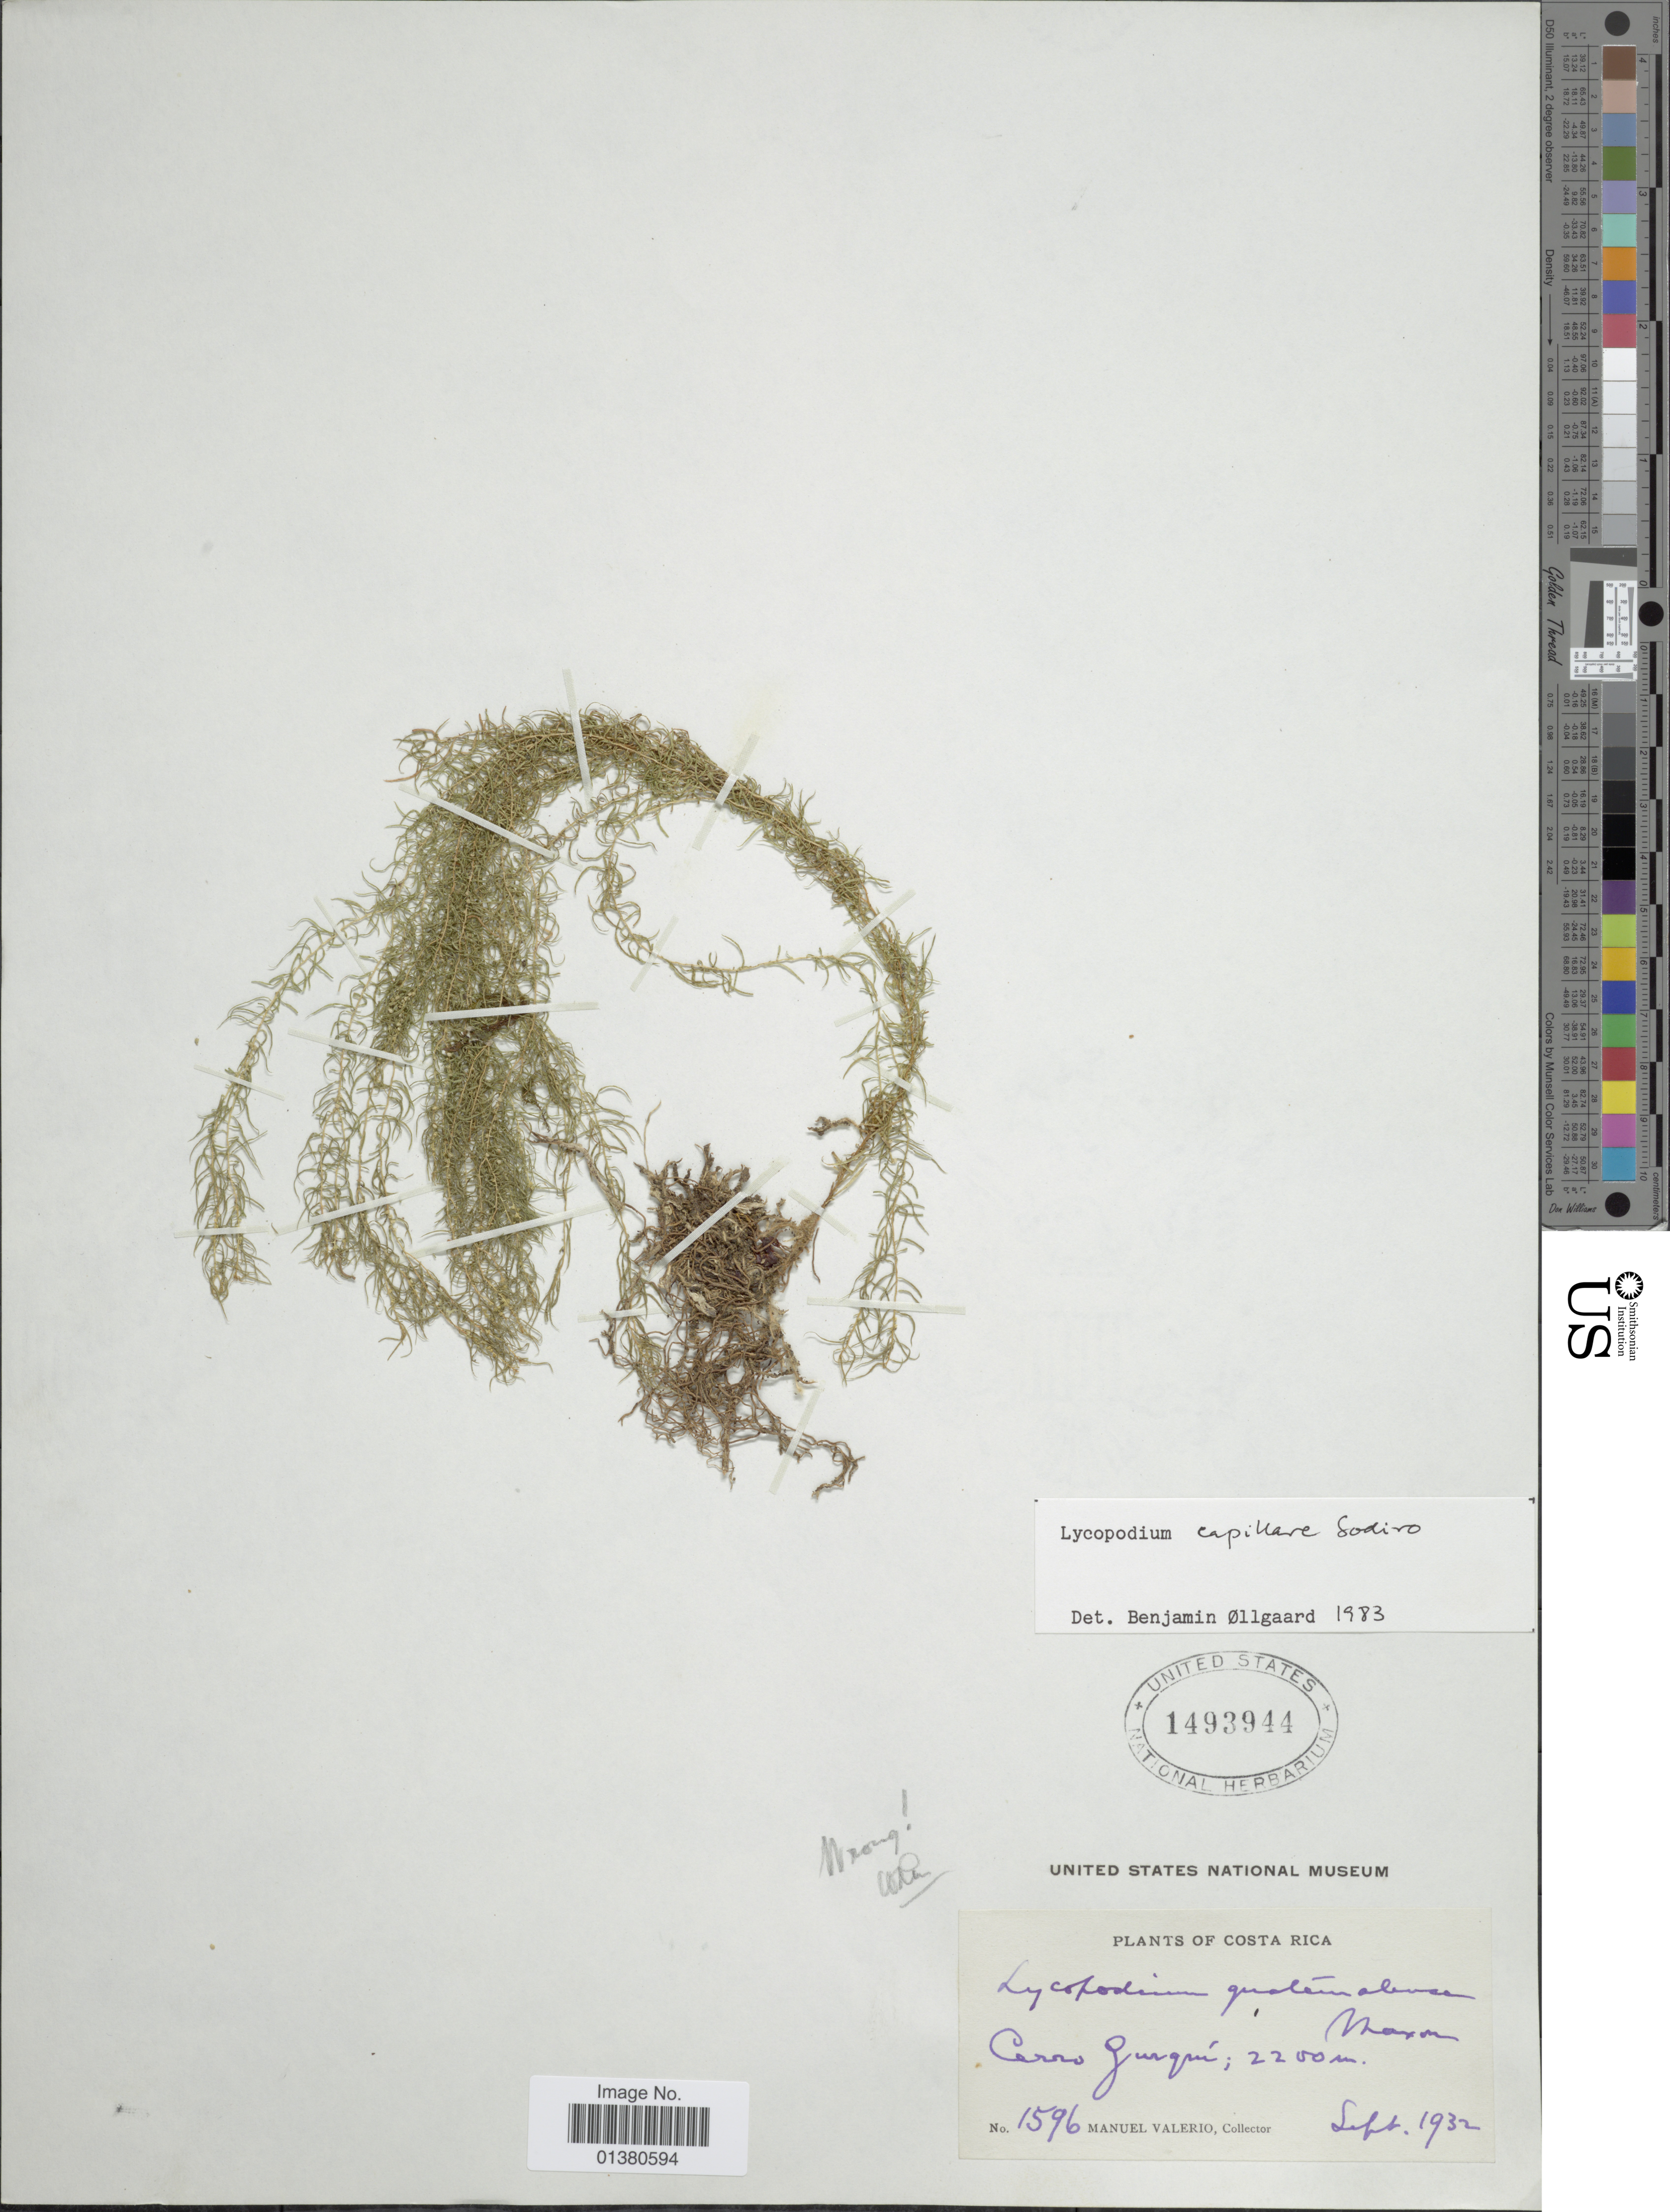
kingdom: Plantae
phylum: Tracheophyta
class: Lycopodiopsida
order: Lycopodiales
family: Lycopodiaceae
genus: Phlegmariurus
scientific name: Phlegmariurus capillaris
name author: (Sodiro) B. Øllg.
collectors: M. Valerio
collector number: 1596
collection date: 1932-09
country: Costa Rica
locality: Cerro Zurquí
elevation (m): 2200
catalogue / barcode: US 1493944